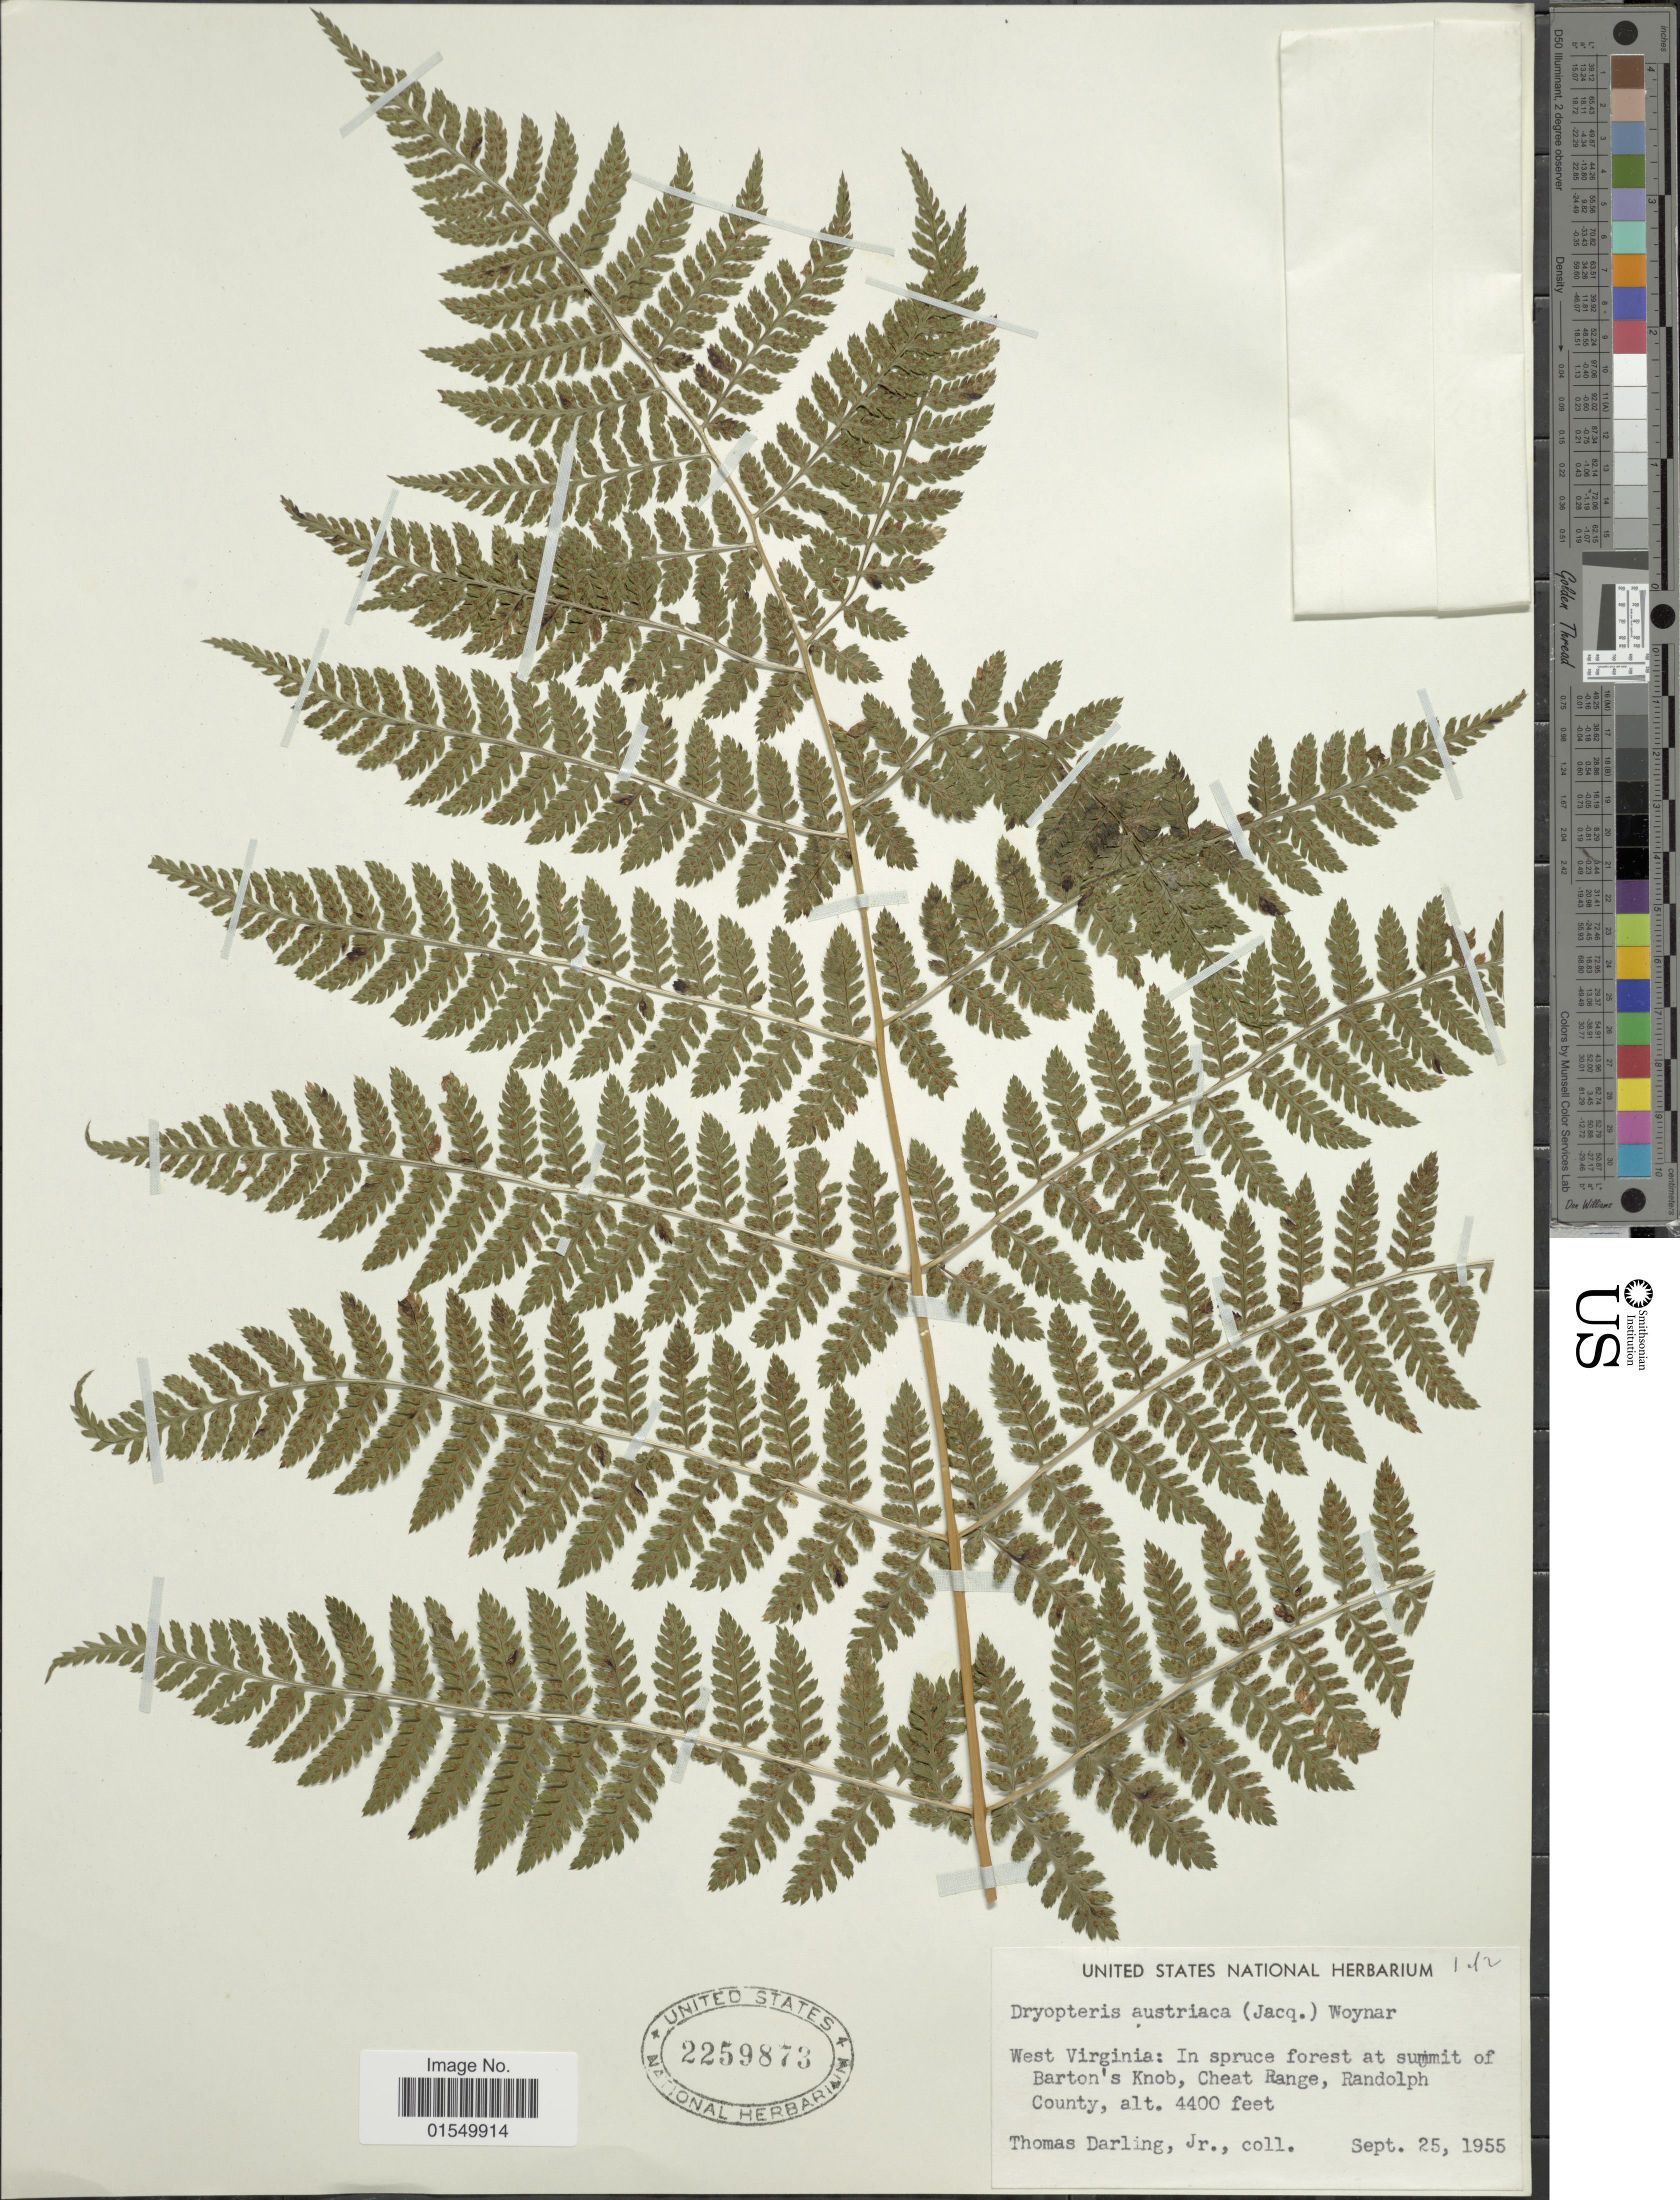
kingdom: Plantae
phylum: Tracheophyta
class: Polypodiopsida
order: Polypodiales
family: Dryopteridaceae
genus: Dryopteris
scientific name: Dryopteris campyloptera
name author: Clarkson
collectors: T. Darling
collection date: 1955-09-25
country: United States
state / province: West Virginia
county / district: Randolph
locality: West Virginia: in spruce forest at summit of Barton's Knob, Cheat Range, Randolph County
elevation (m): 1341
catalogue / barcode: US 2259873